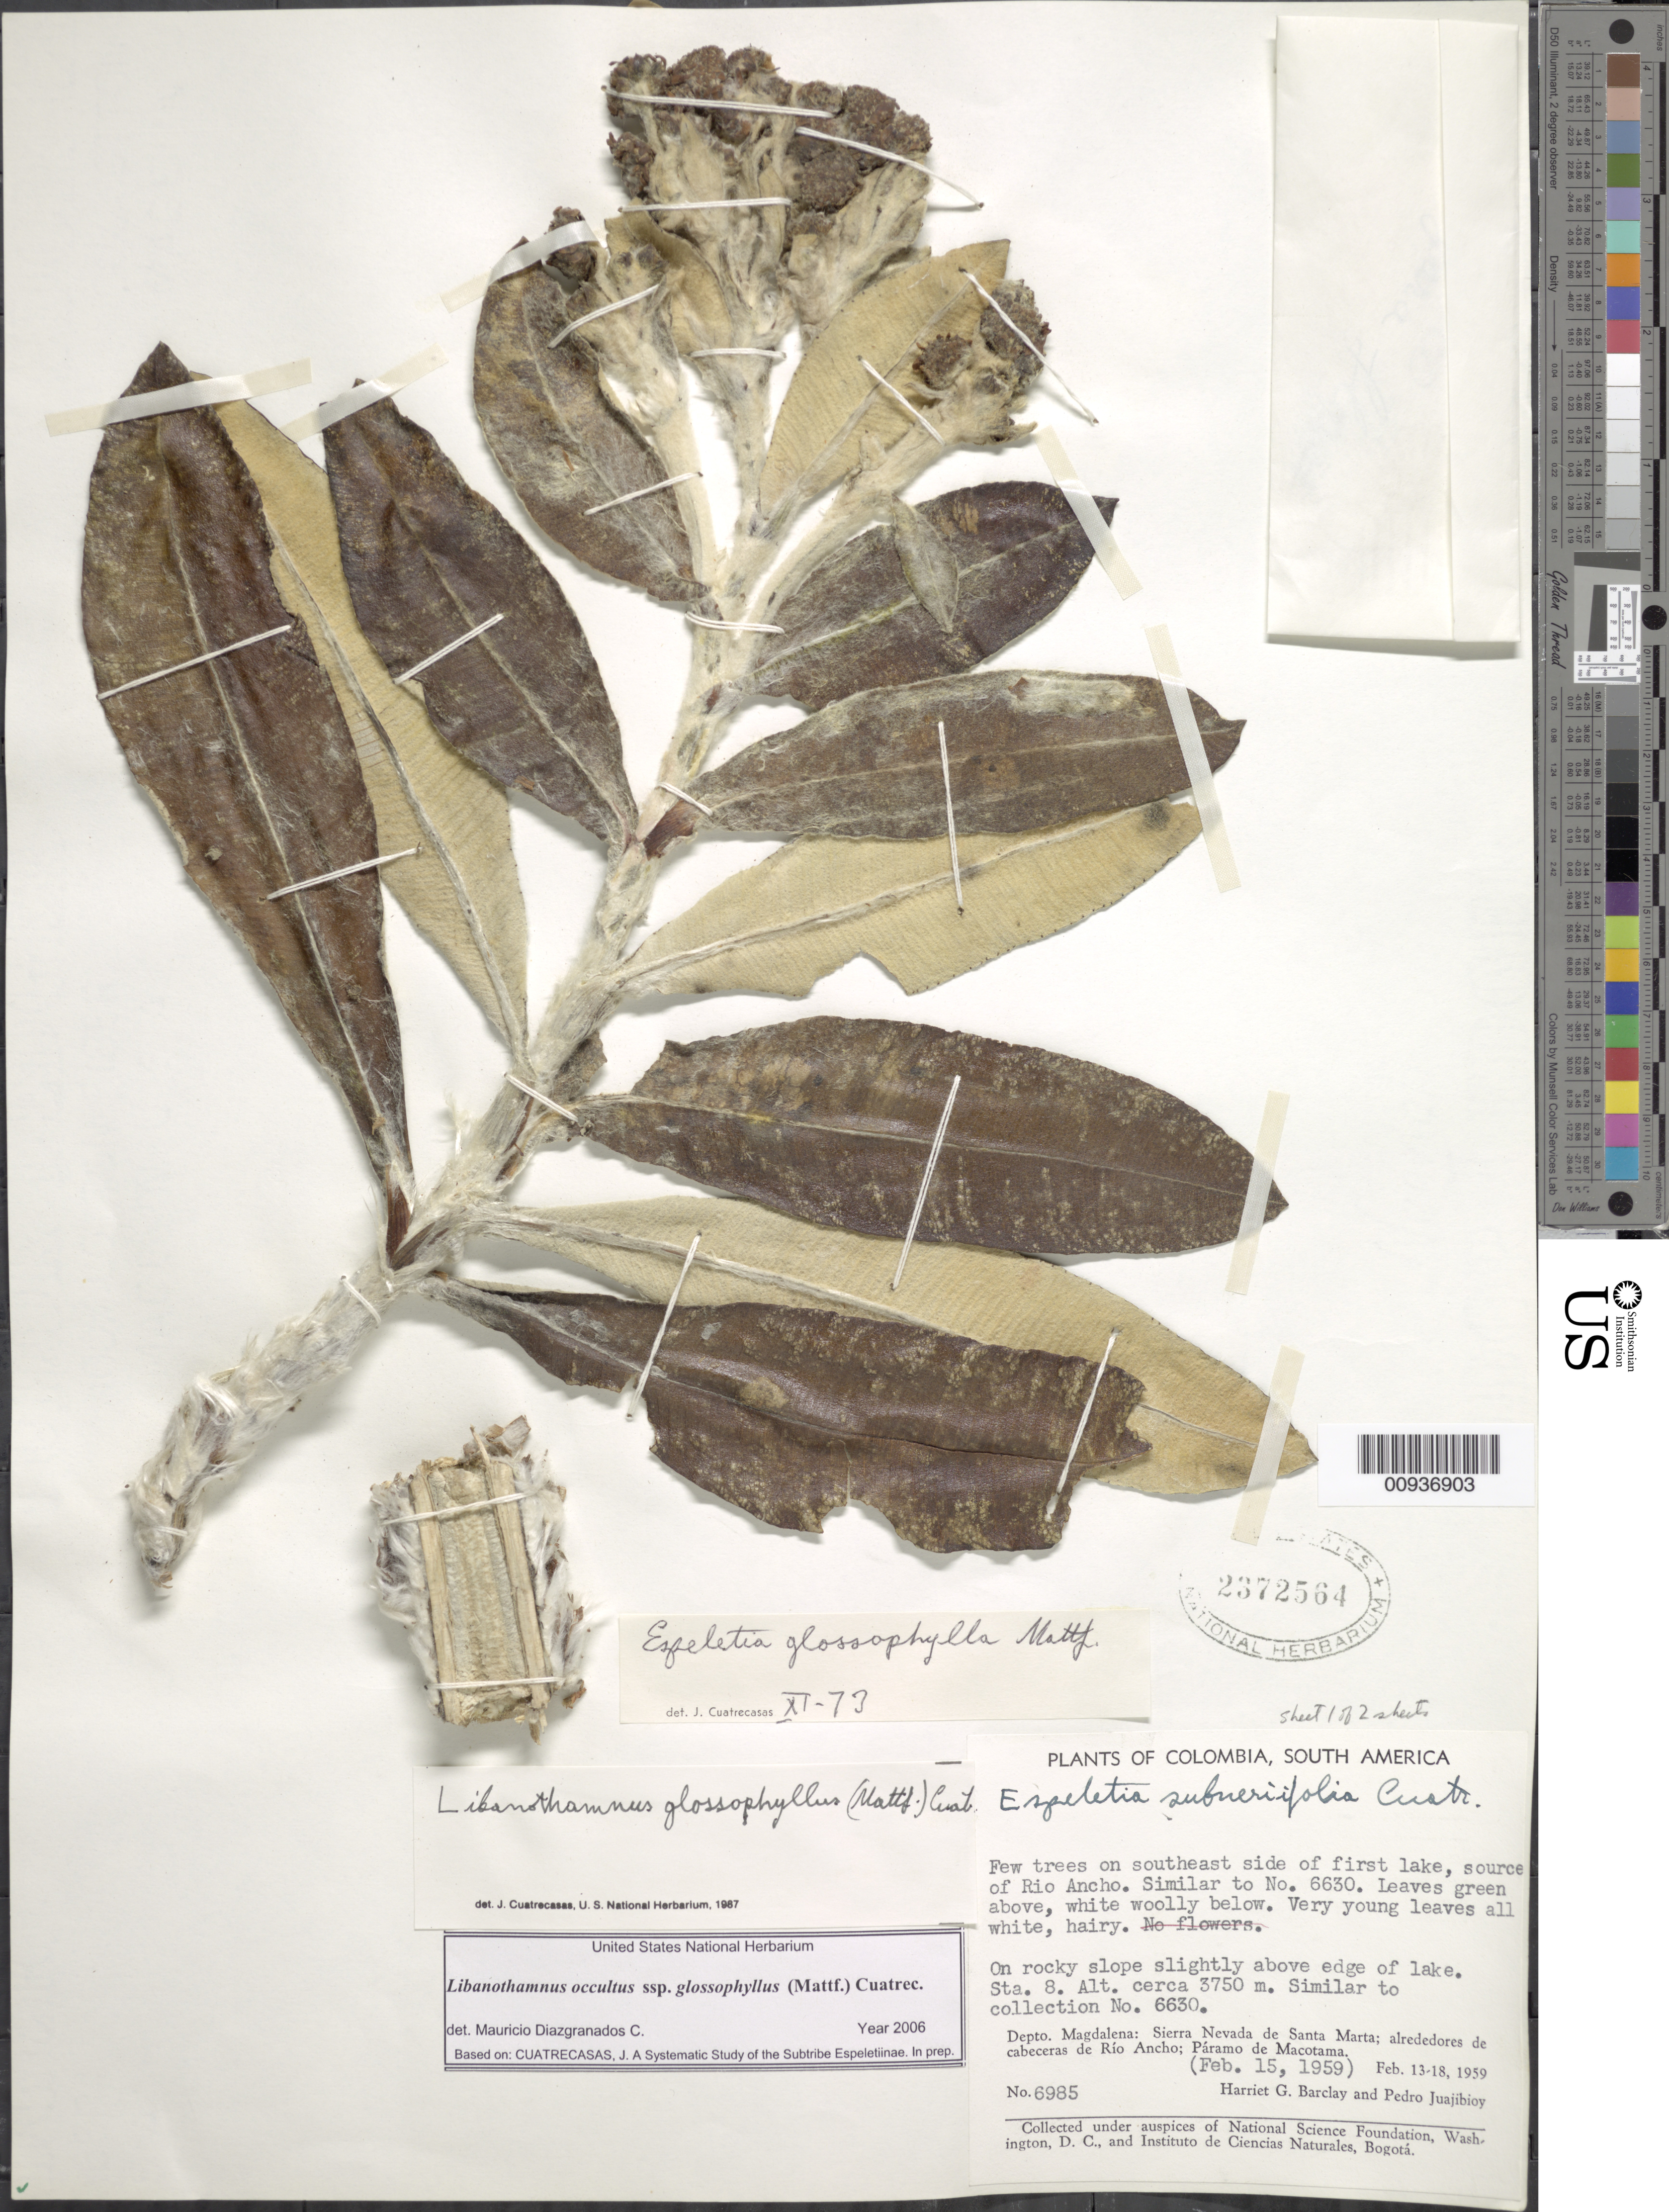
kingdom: Plantae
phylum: Tracheophyta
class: Magnoliopsida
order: Asterales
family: Asteraceae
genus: Libanothamnus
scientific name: Libanothamnus occultus subsp. glossophyllus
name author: (Mattf.) Cuatrec.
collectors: H. G. Barclay & P. Juajibioy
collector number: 6985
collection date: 1959-02-15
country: Colombia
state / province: Magdalena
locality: South America, Sierra Nevada de Santa Marta, alrededores de cabeceras de Rio Ancho, Paramo de Macotama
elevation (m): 3750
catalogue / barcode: US 2372564